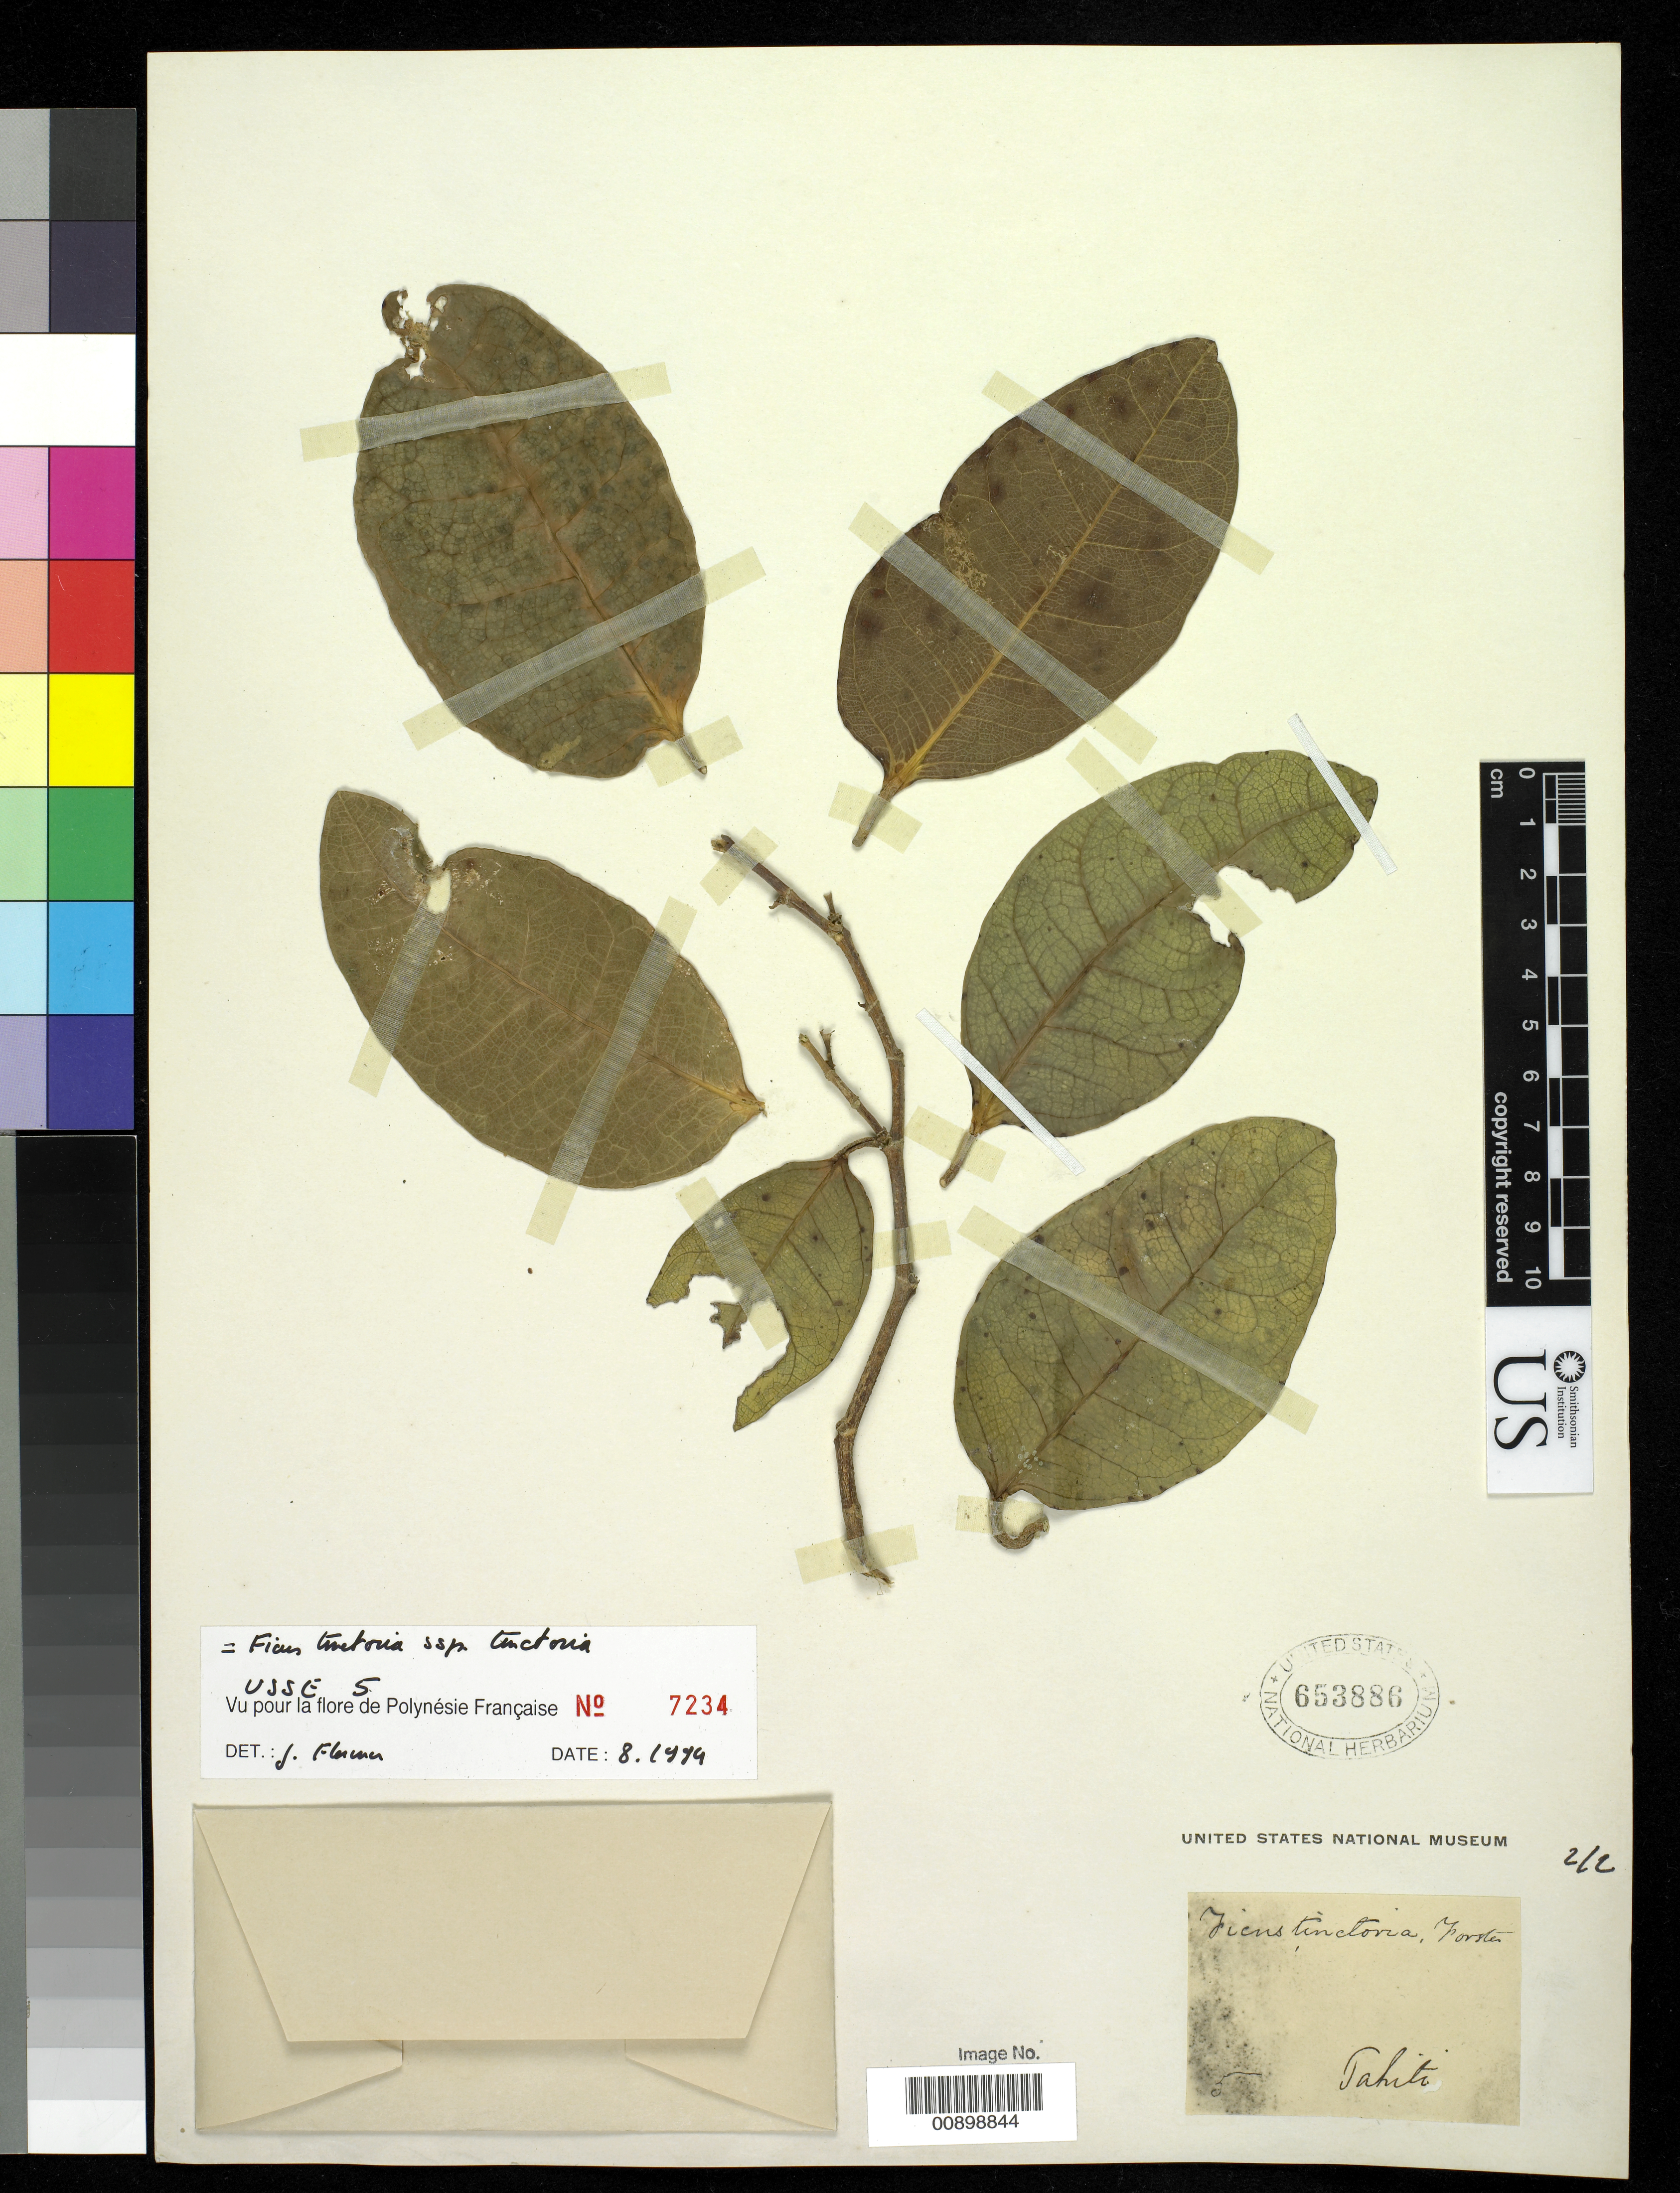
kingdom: Plantae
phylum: Tracheophyta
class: Magnoliopsida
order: Rosales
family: Moraceae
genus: Ficus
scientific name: Ficus tinctoria subsp. tinctoria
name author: G. Forst.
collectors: Wilkes Explor. Exped.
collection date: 1838/1842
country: French Polynesia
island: Tahiti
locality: Tahiti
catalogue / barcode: US 653886